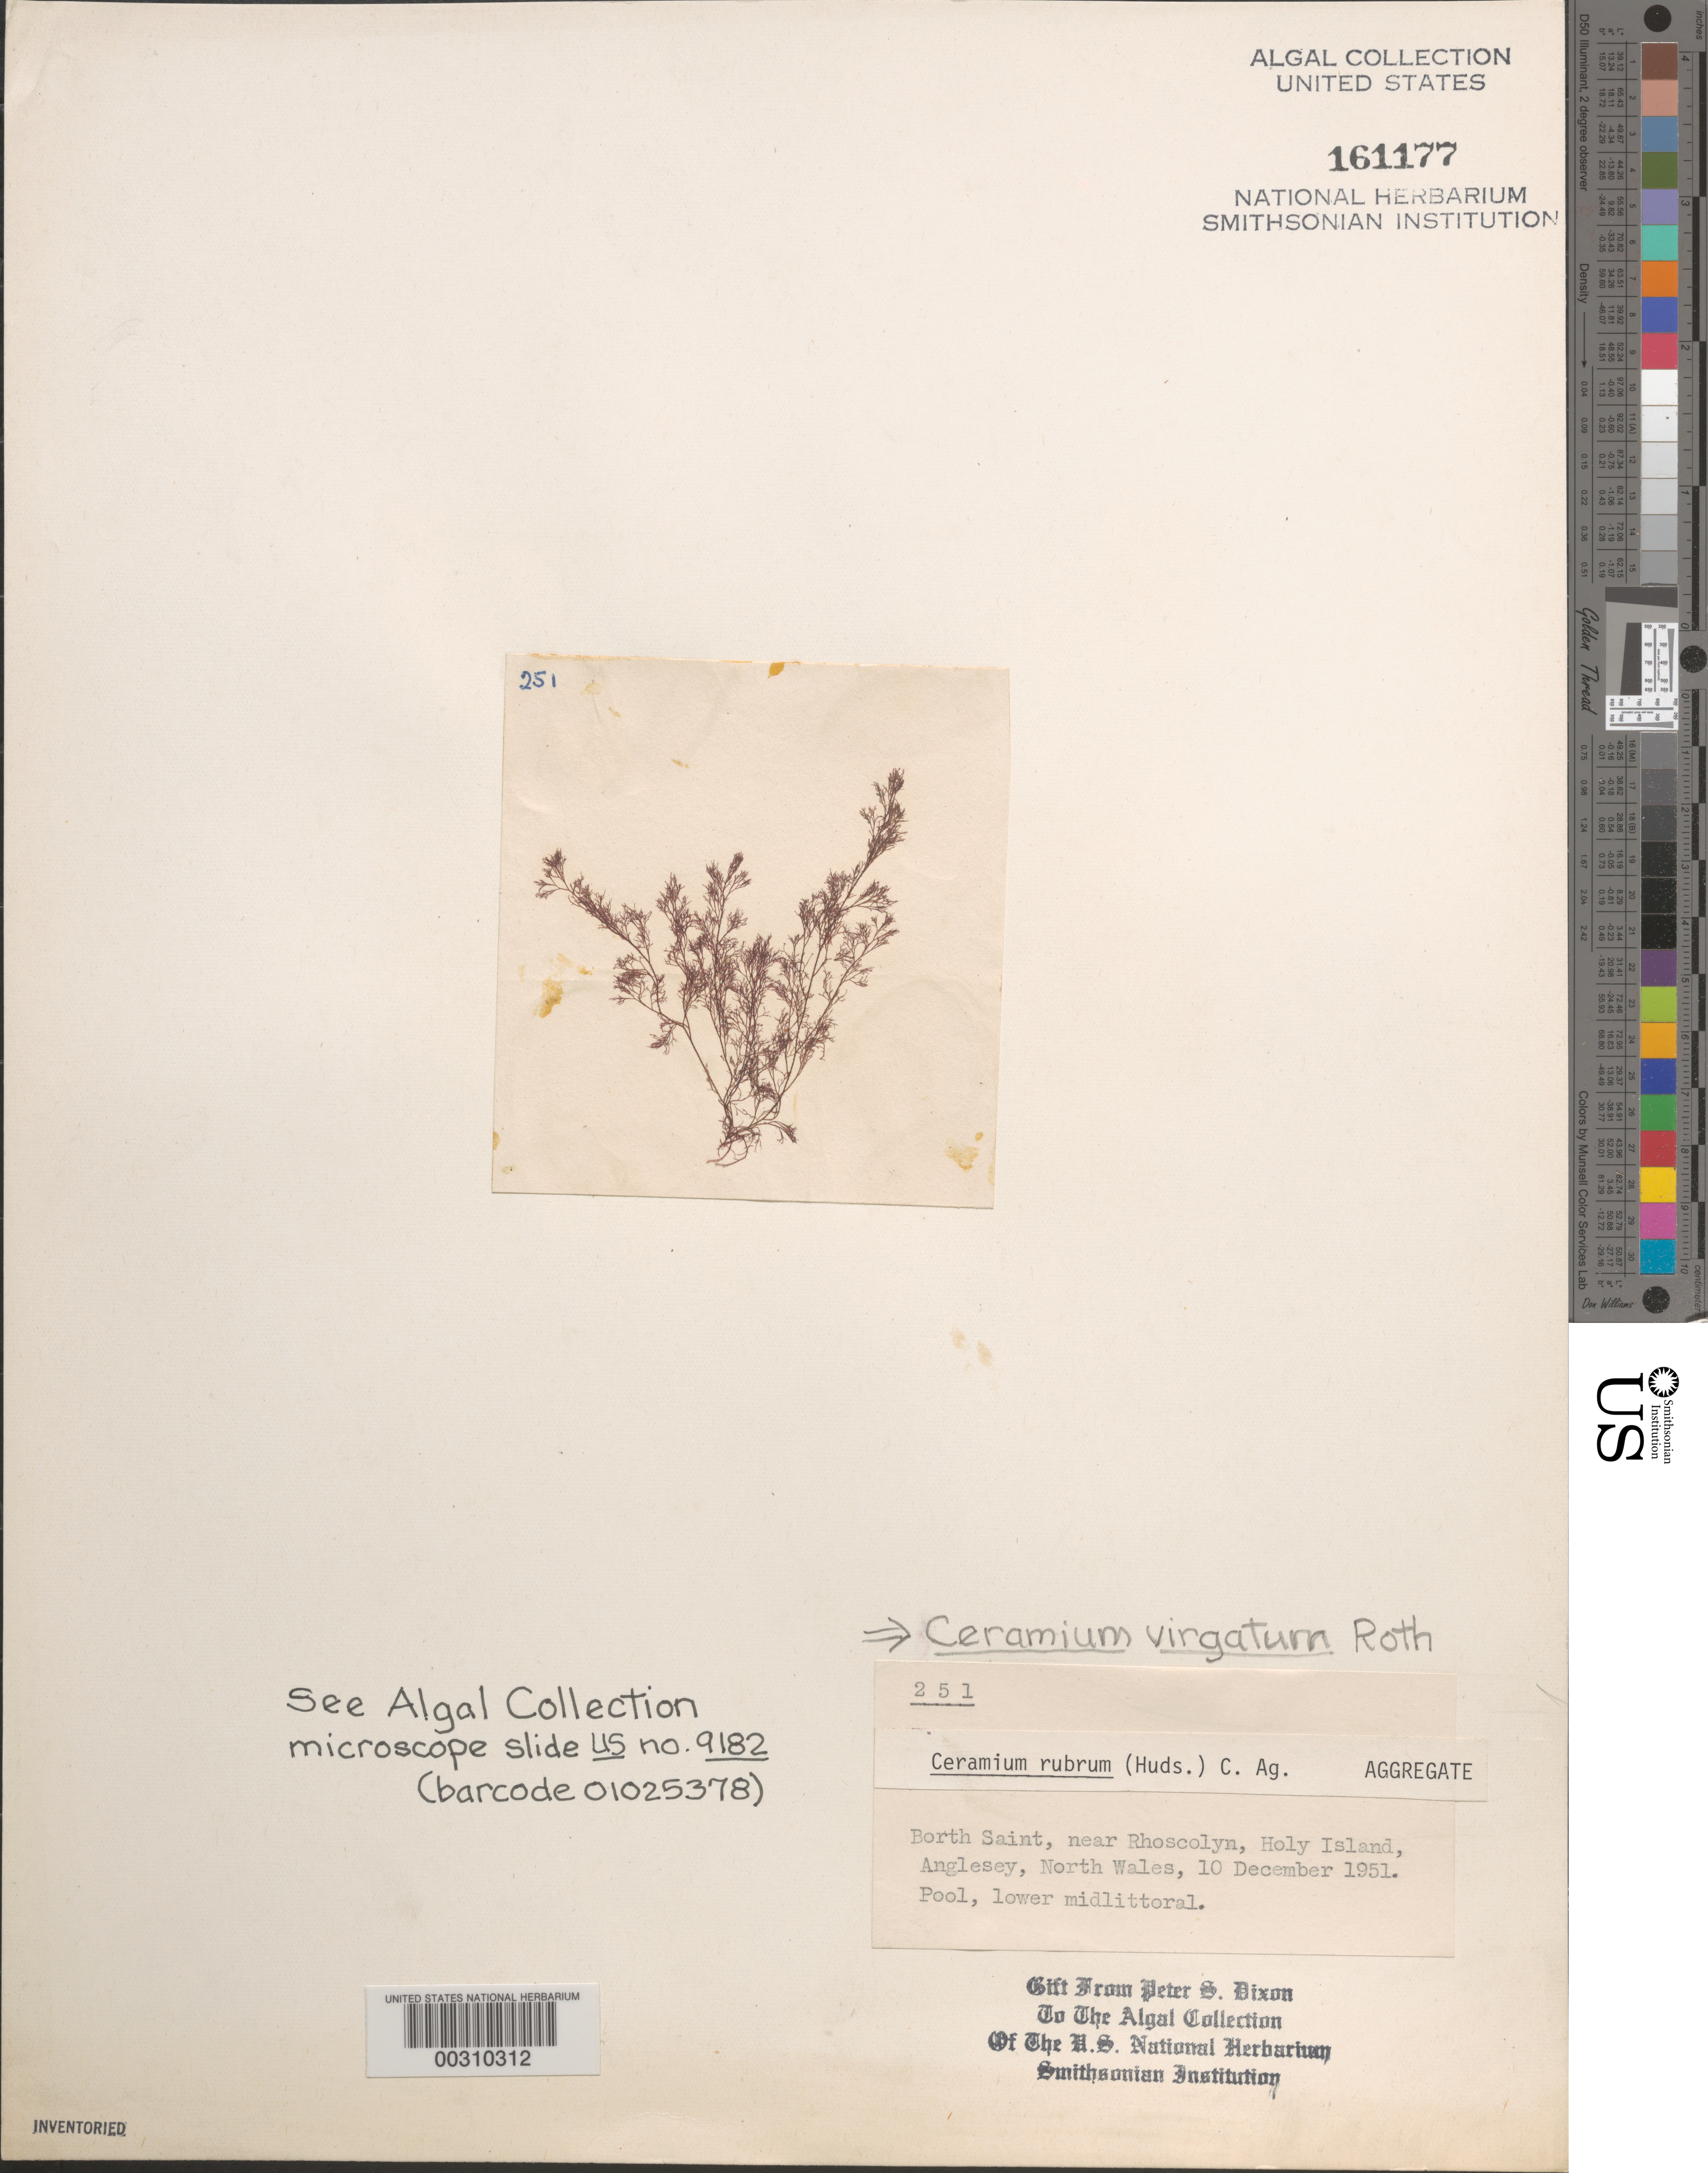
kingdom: Plantae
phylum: Rhodophyta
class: Florideophyceae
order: Ceramiales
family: Ceramiaceae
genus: Ceramium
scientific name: Ceramium virgatum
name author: Roth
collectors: P. S. Dixon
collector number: PSD 251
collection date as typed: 10 Dec 1951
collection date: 1951-12-10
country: United Kingdom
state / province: Wales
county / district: Gwynedd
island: Anglesey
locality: Borth Saint, Holy Island, near Rhoscolyn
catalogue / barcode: US 161177